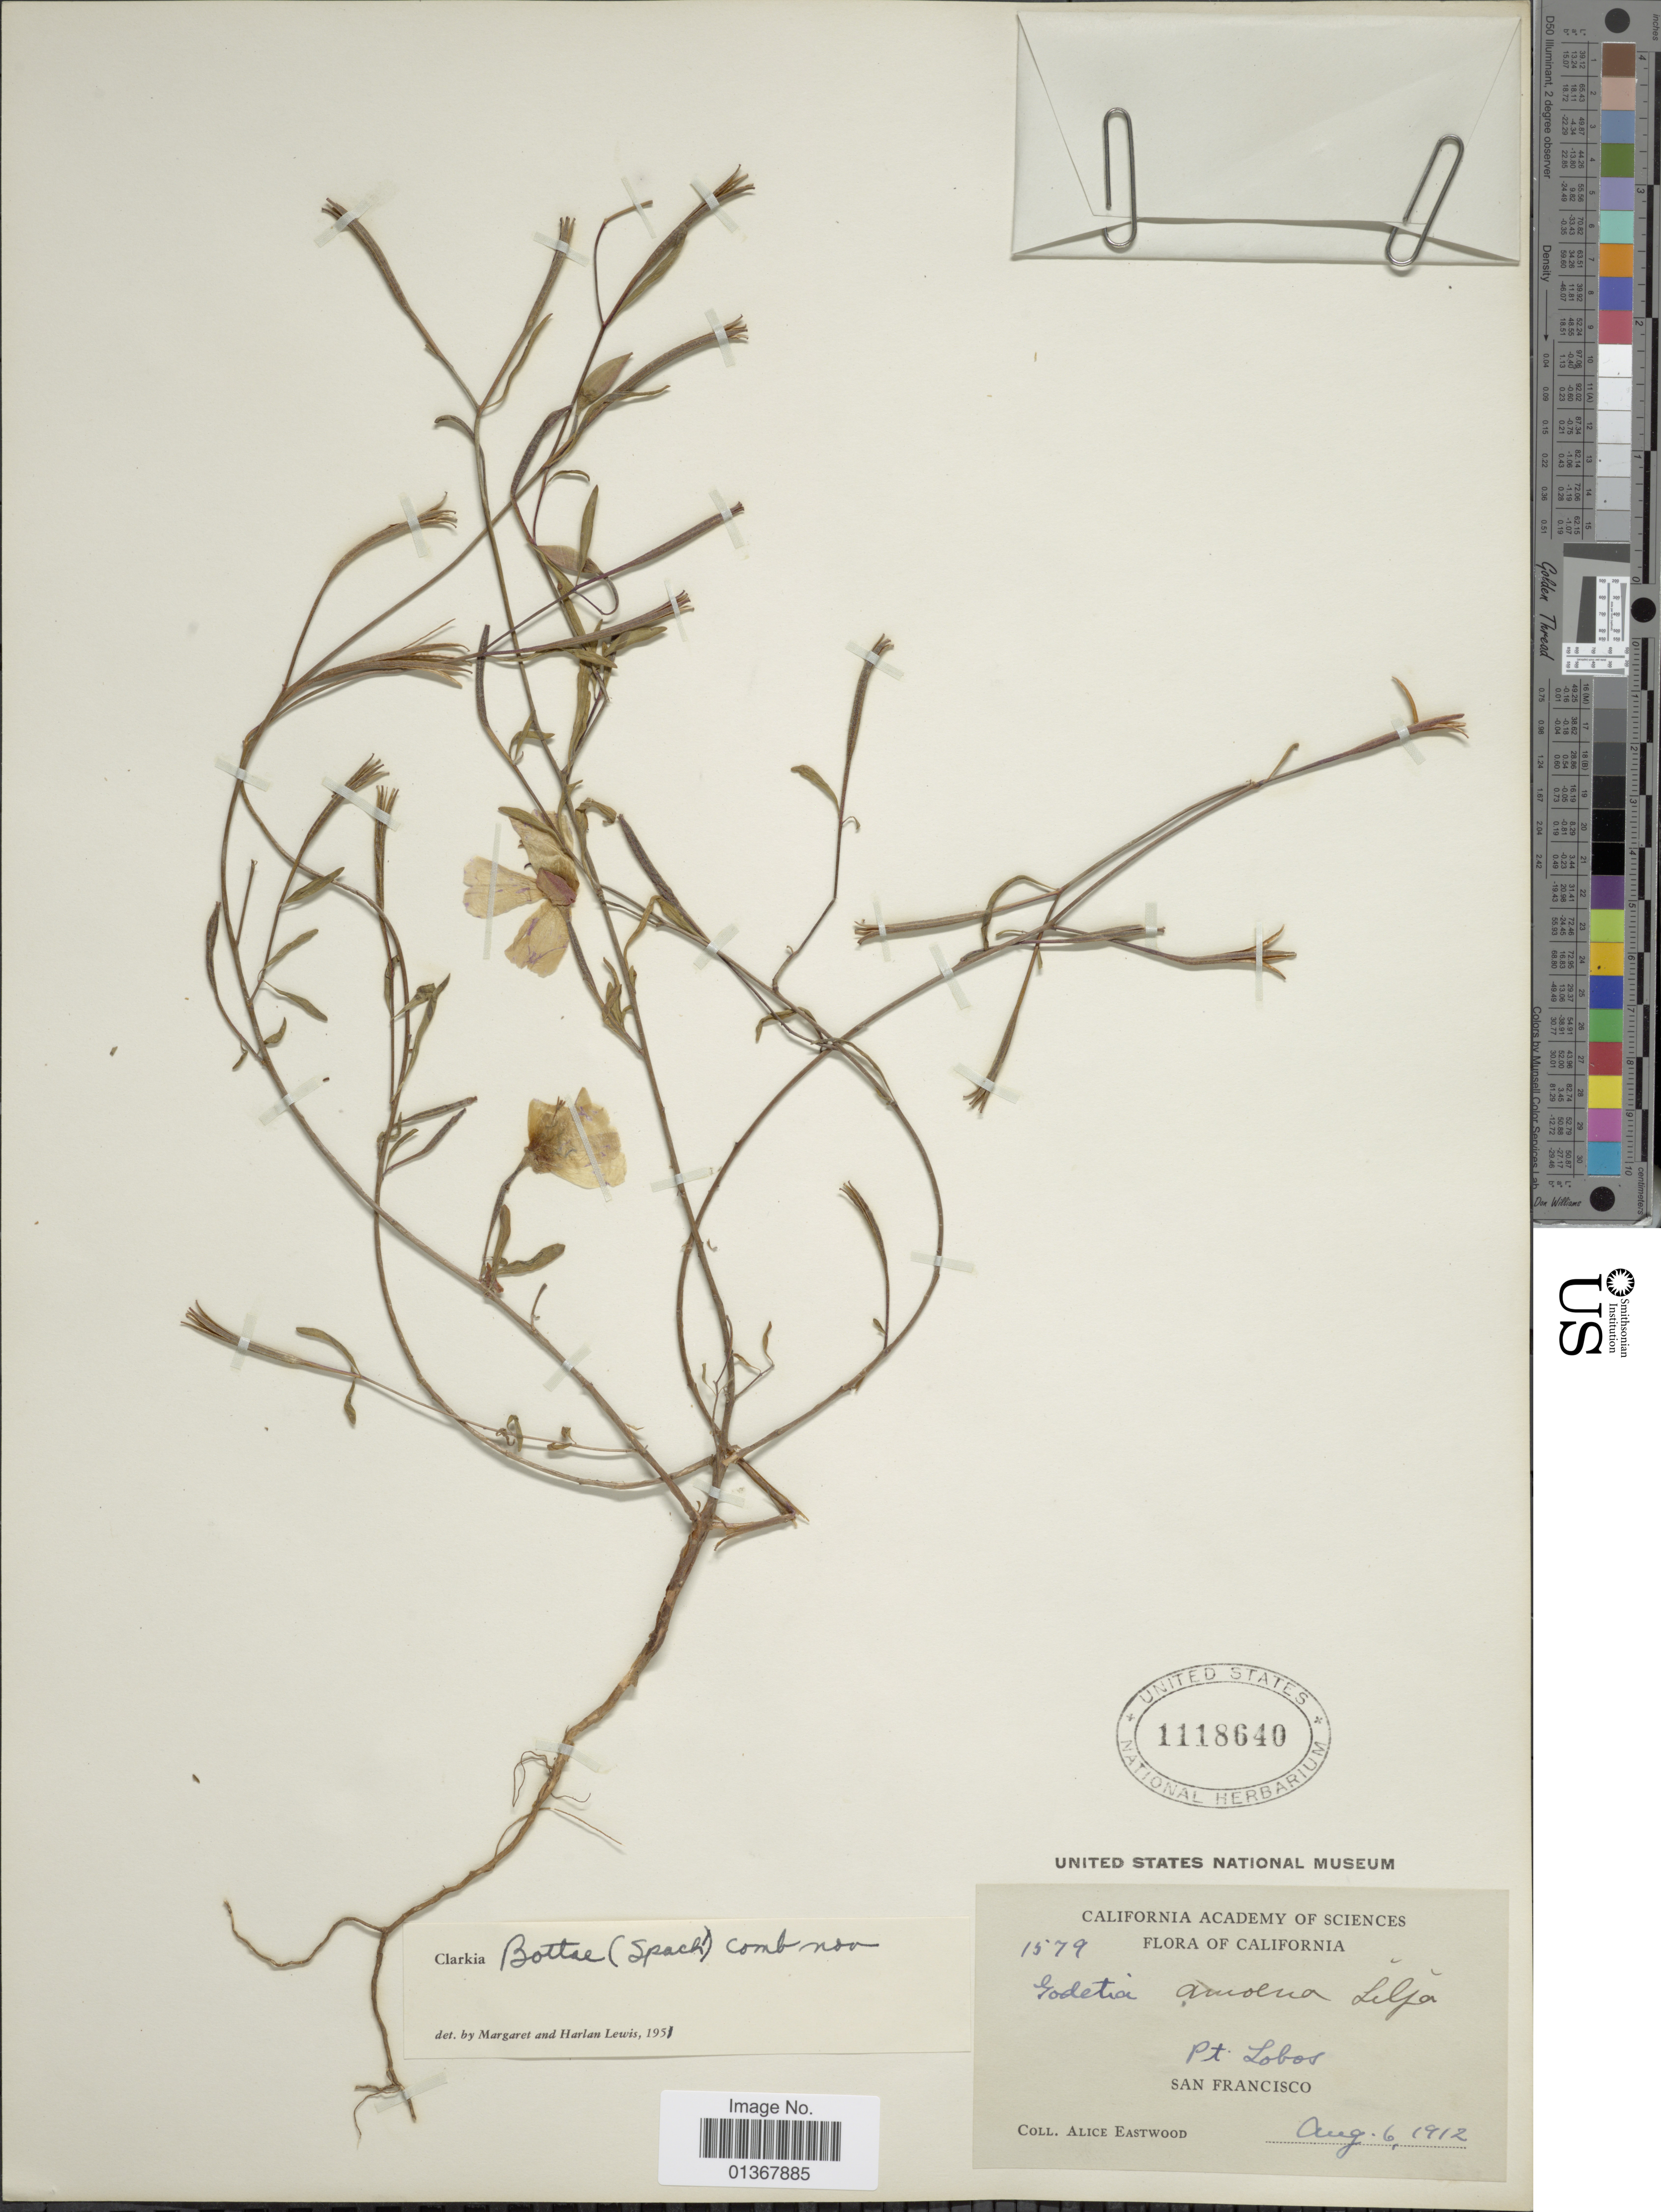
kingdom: Plantae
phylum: Tracheophyta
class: Magnoliopsida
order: Myrtales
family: Onagraceae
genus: Clarkia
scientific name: Clarkia bottae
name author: (Spach) F. H. Lewis & M.E. Lewis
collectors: A. Eastwood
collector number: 1579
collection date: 1912-08-06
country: United States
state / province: California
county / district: San Francisco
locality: Pt. Lobos, San Francisco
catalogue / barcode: US 1118640